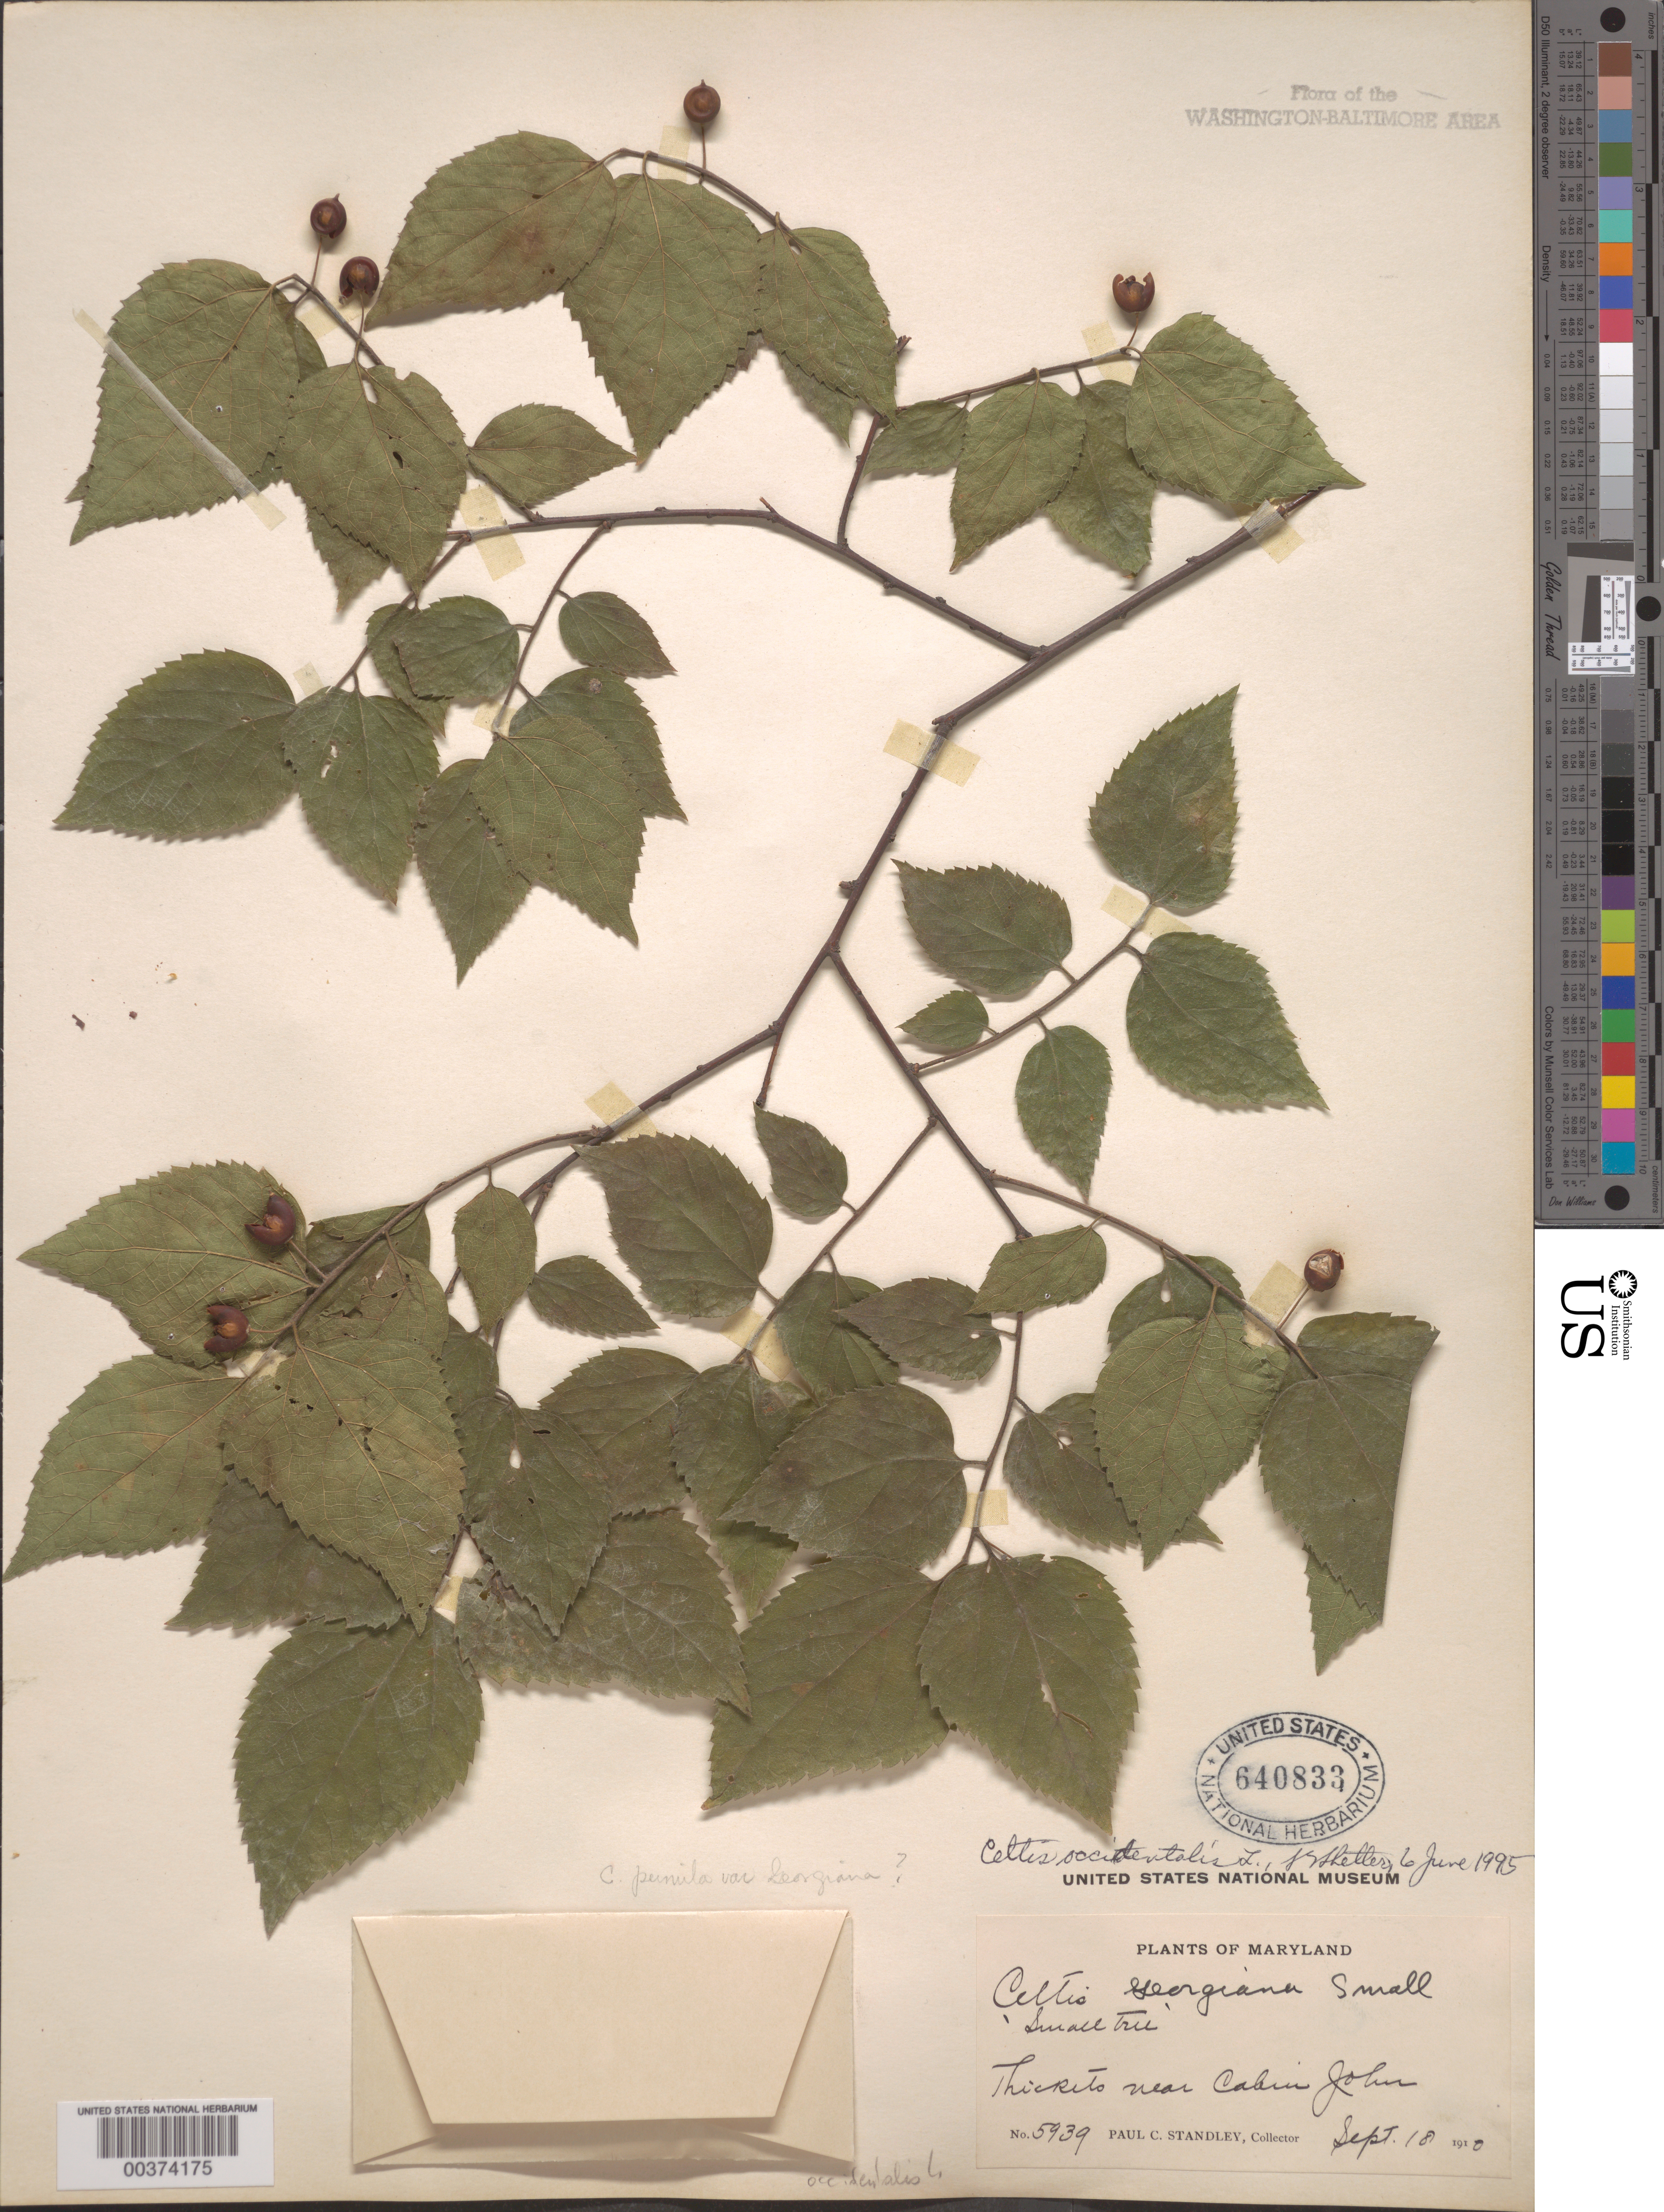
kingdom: Plantae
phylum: Tracheophyta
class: Magnoliopsida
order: Rosales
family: Cannabaceae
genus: Celtis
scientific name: Celtis occidentalis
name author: L.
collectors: P. C. Standley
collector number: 5939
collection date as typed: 18 Sep 1910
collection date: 1910-09-18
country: United States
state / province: Maryland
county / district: Montgomery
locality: Cabin John vicinity C. & O. Canal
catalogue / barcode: US 640833